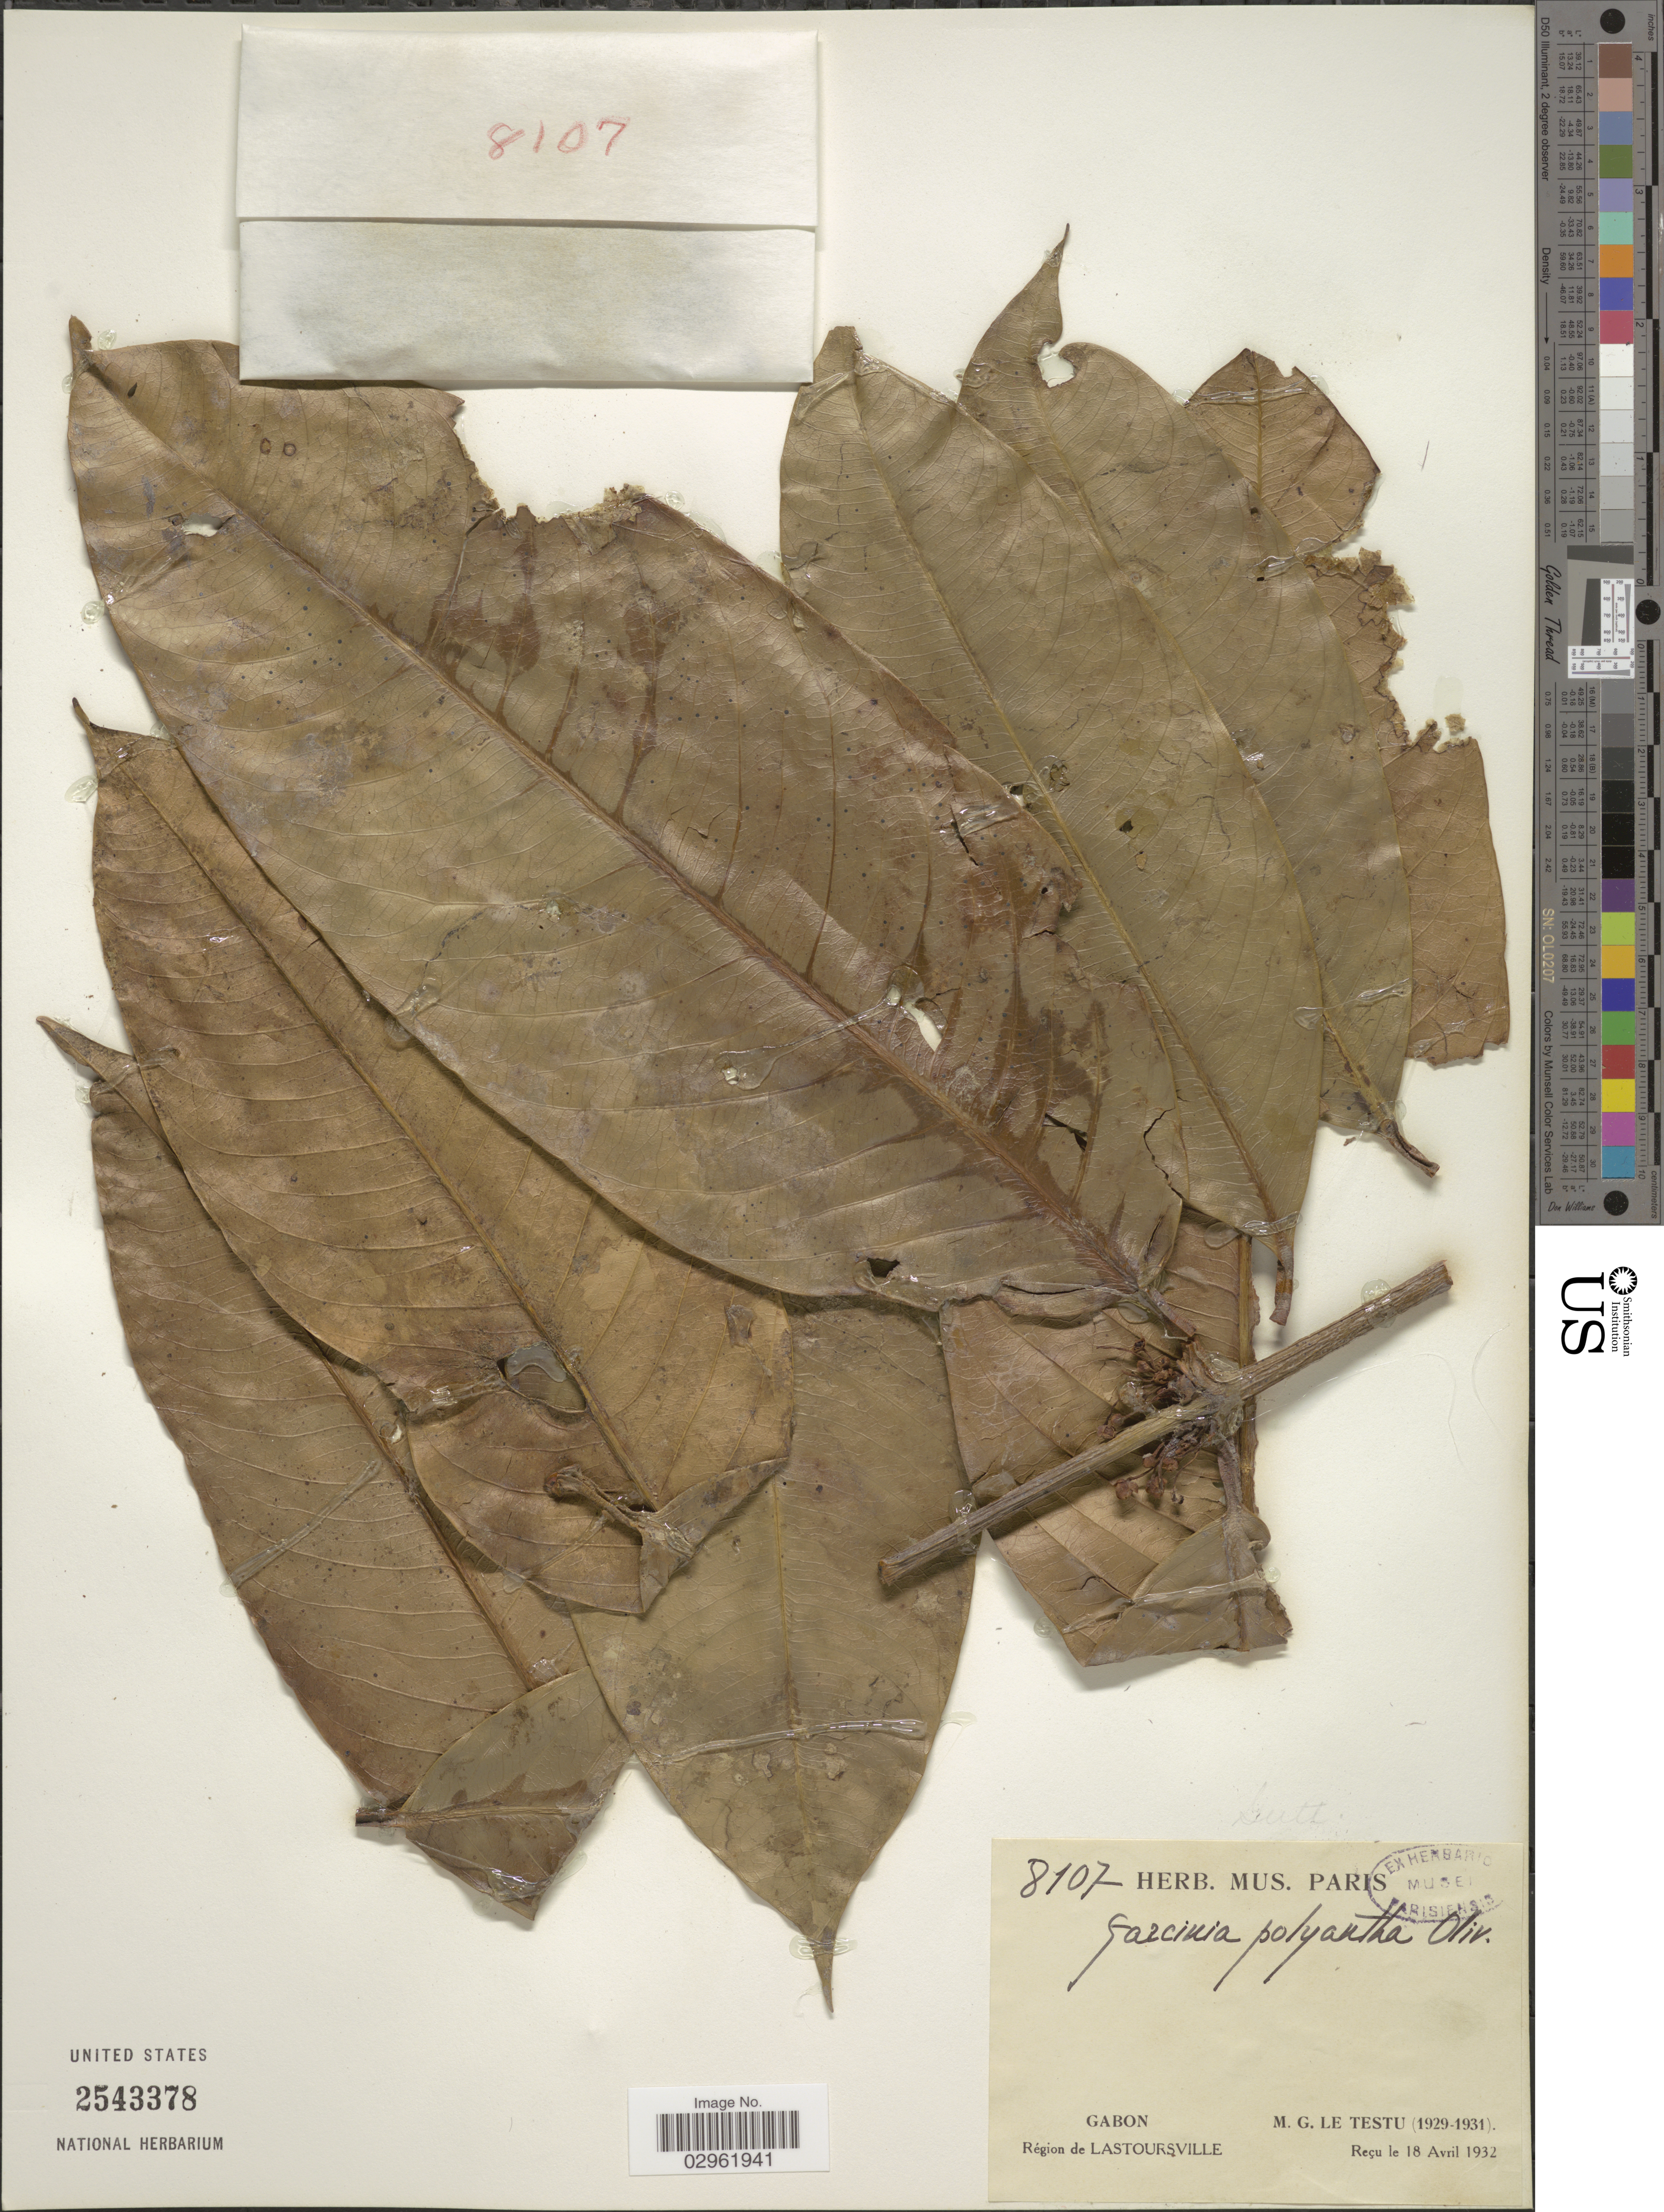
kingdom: Plantae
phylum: Tracheophyta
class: Magnoliopsida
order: Malpighiales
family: Clusiaceae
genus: Garcinia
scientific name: Garcinia polyantha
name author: Oliv.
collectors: G. Le Testu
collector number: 8107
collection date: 1929/1931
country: Gabon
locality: Région de Lastoursville.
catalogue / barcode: US 2543378